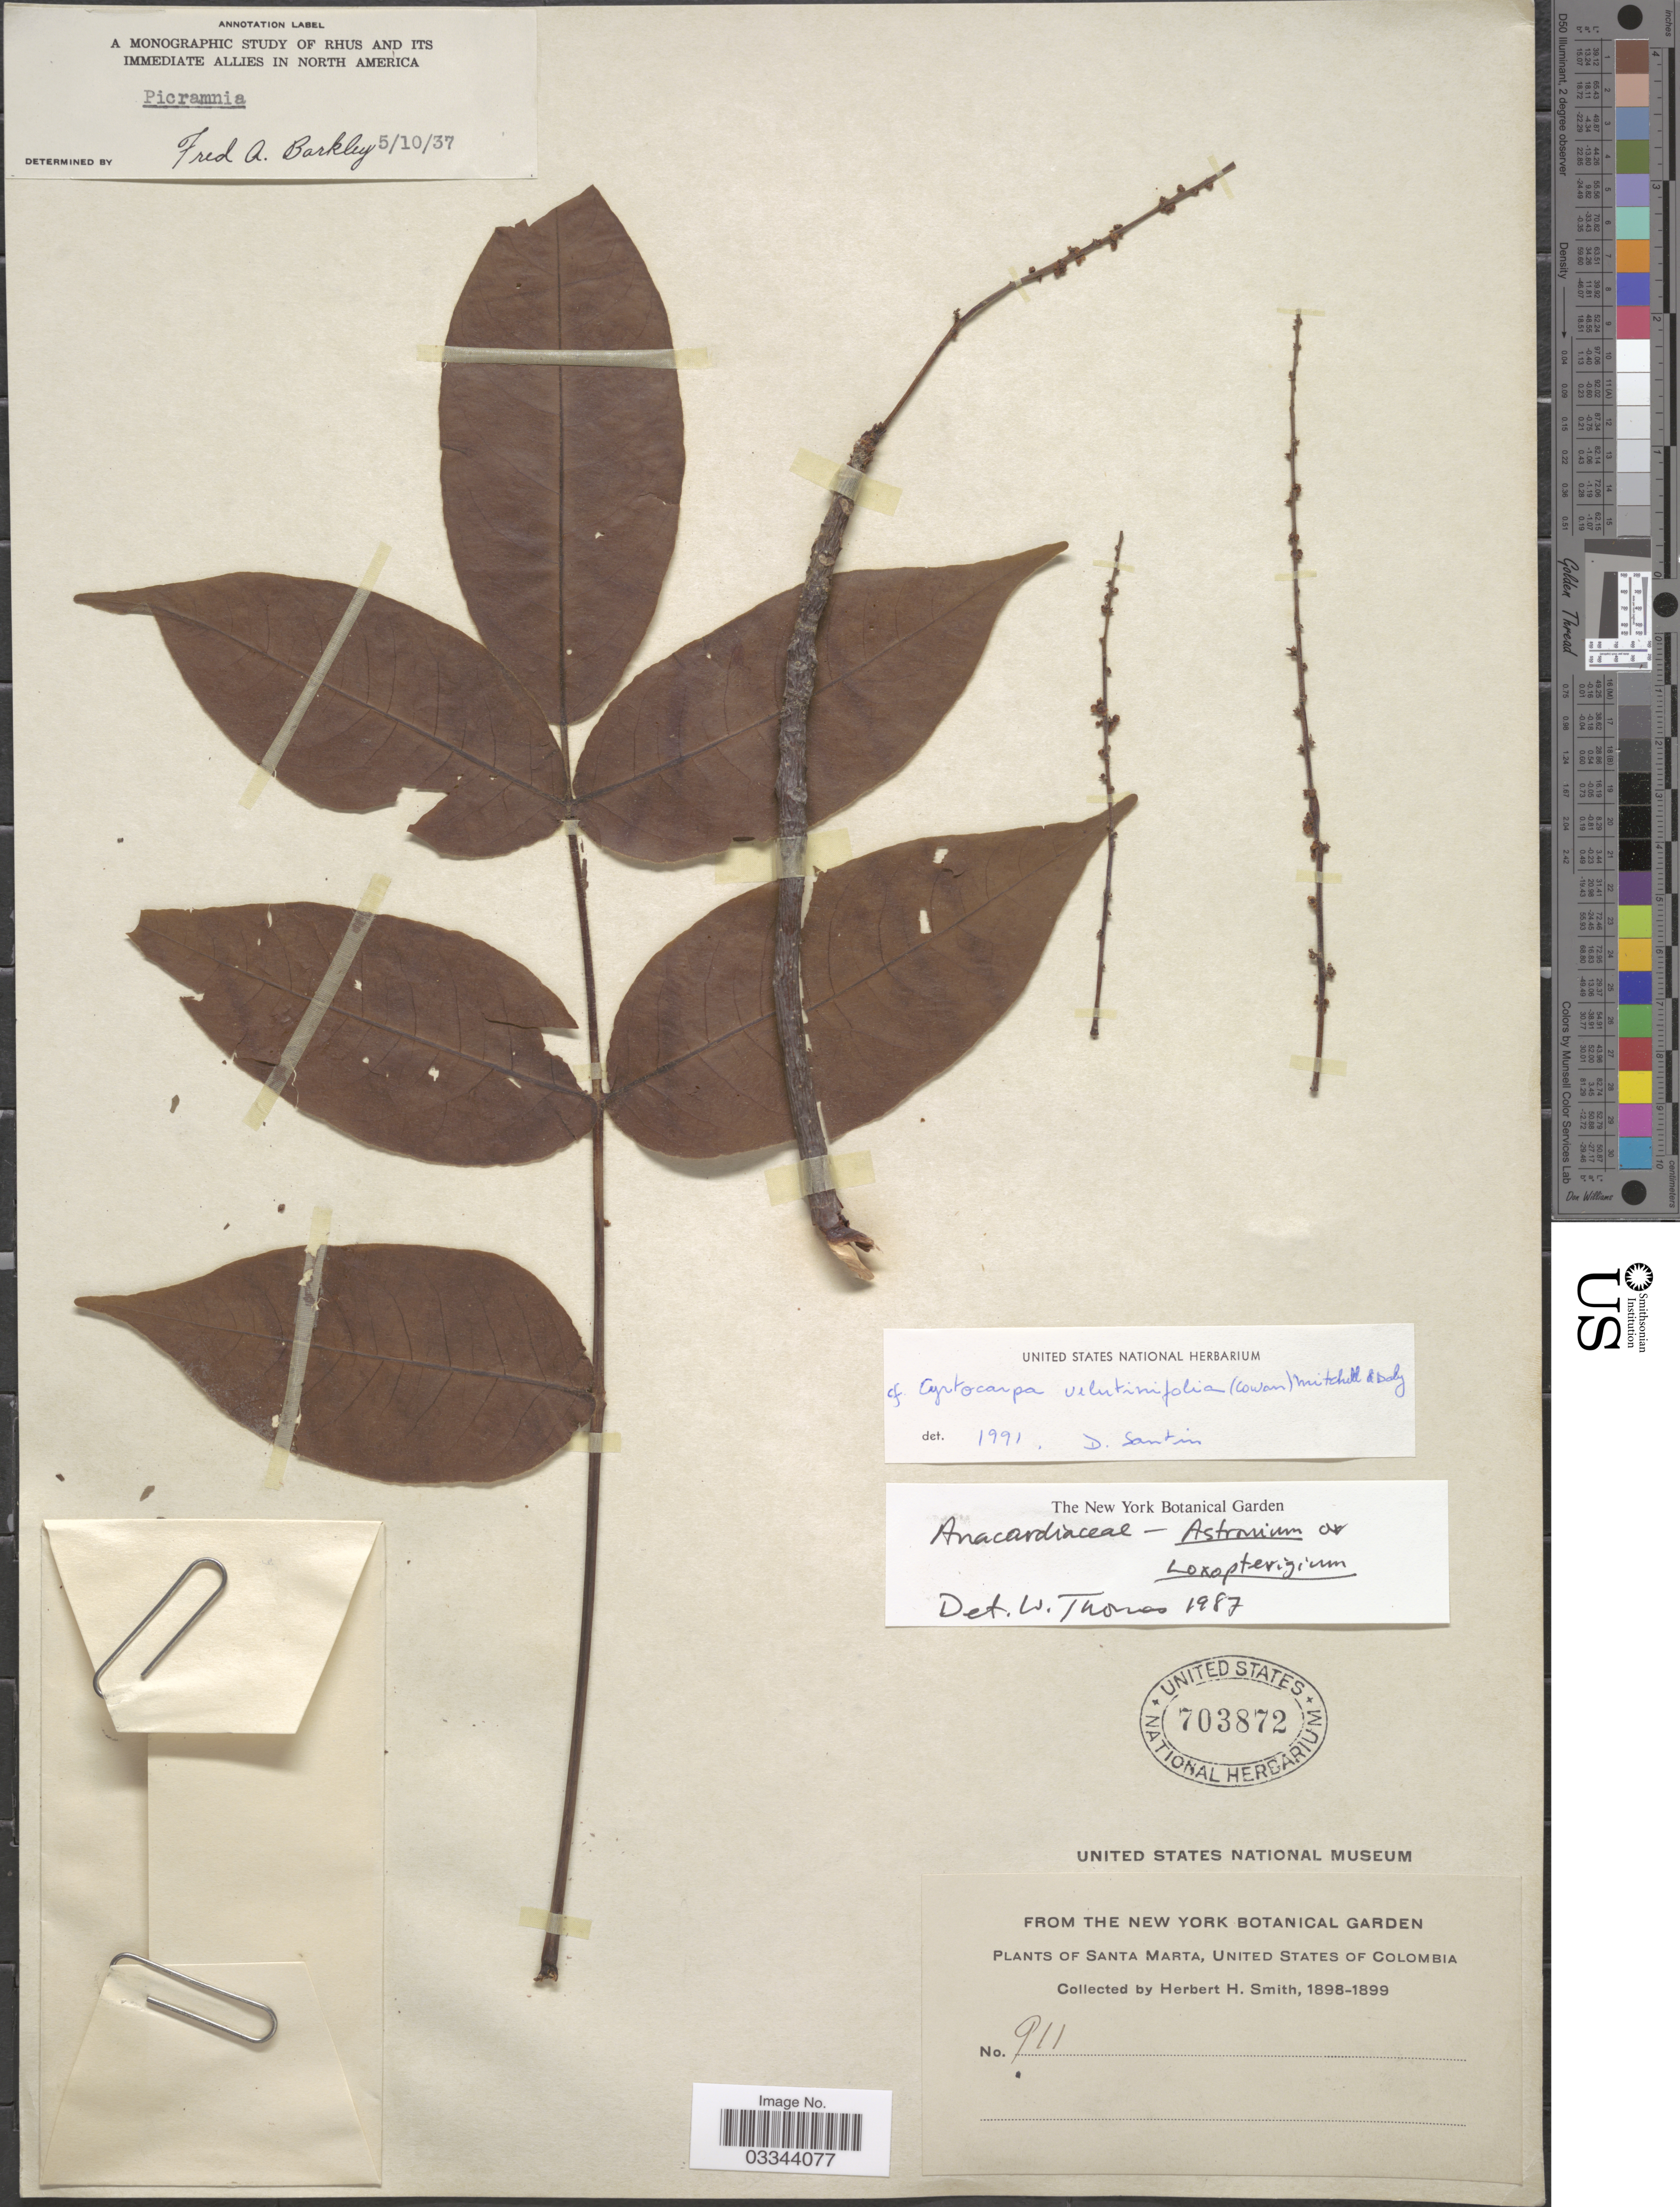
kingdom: Plantae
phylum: Tracheophyta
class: Magnoliopsida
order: Sapindales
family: Anacardiaceae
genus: Loxopterygium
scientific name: Loxopterygium gutierrezii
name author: F.A. Barkley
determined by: Mitchell, J. D.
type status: Isotype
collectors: Herbert H. Smith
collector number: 911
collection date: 1898/1899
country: Colombia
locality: Santa Marta, United States of Colombia.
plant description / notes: isotype of Loxopterygium gutierrezii F.A. Barkley - filed in general collection under Uniostium velutinifolium.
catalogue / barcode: US 703872